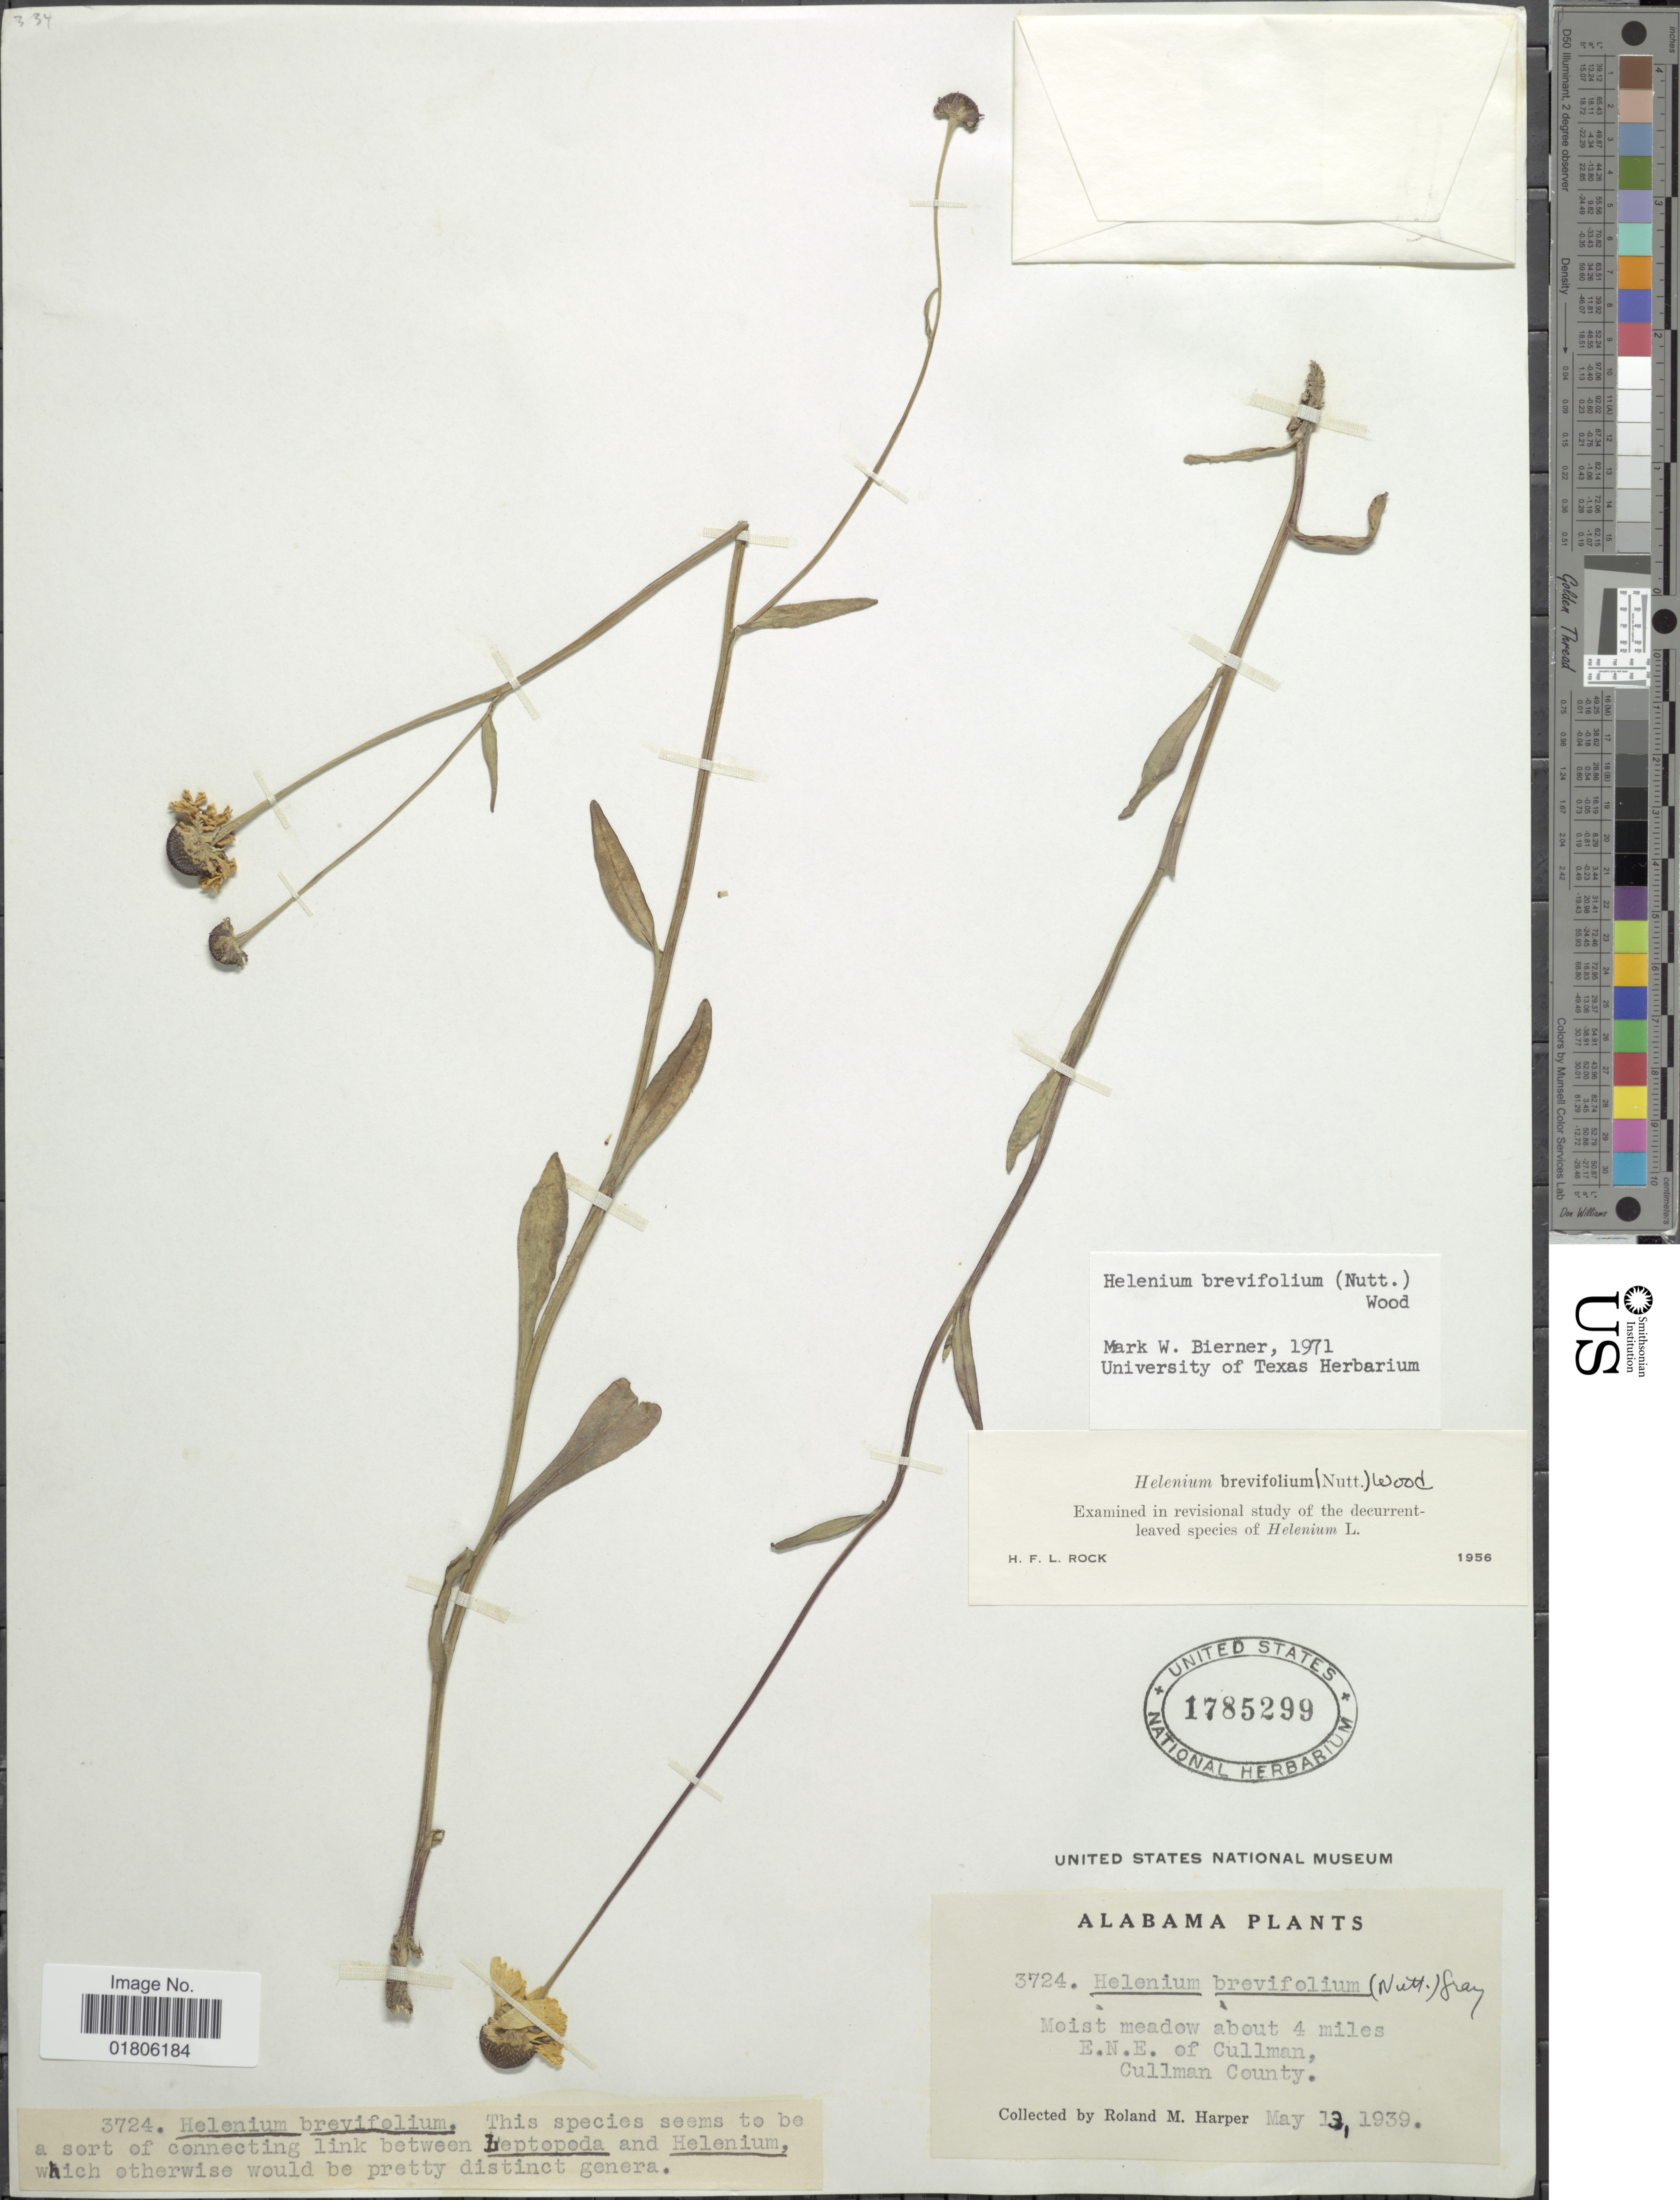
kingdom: Plantae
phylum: Tracheophyta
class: Magnoliopsida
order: Asterales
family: Asteraceae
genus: Helenium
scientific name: Helenium brevifolium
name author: (Nutt.) Alph. Wood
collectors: R. M. Harper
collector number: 3724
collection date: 1939-05-13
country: United States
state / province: Alabama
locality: About 4 miles E.N.E. of Cullman, Cullman County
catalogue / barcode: US 1785299